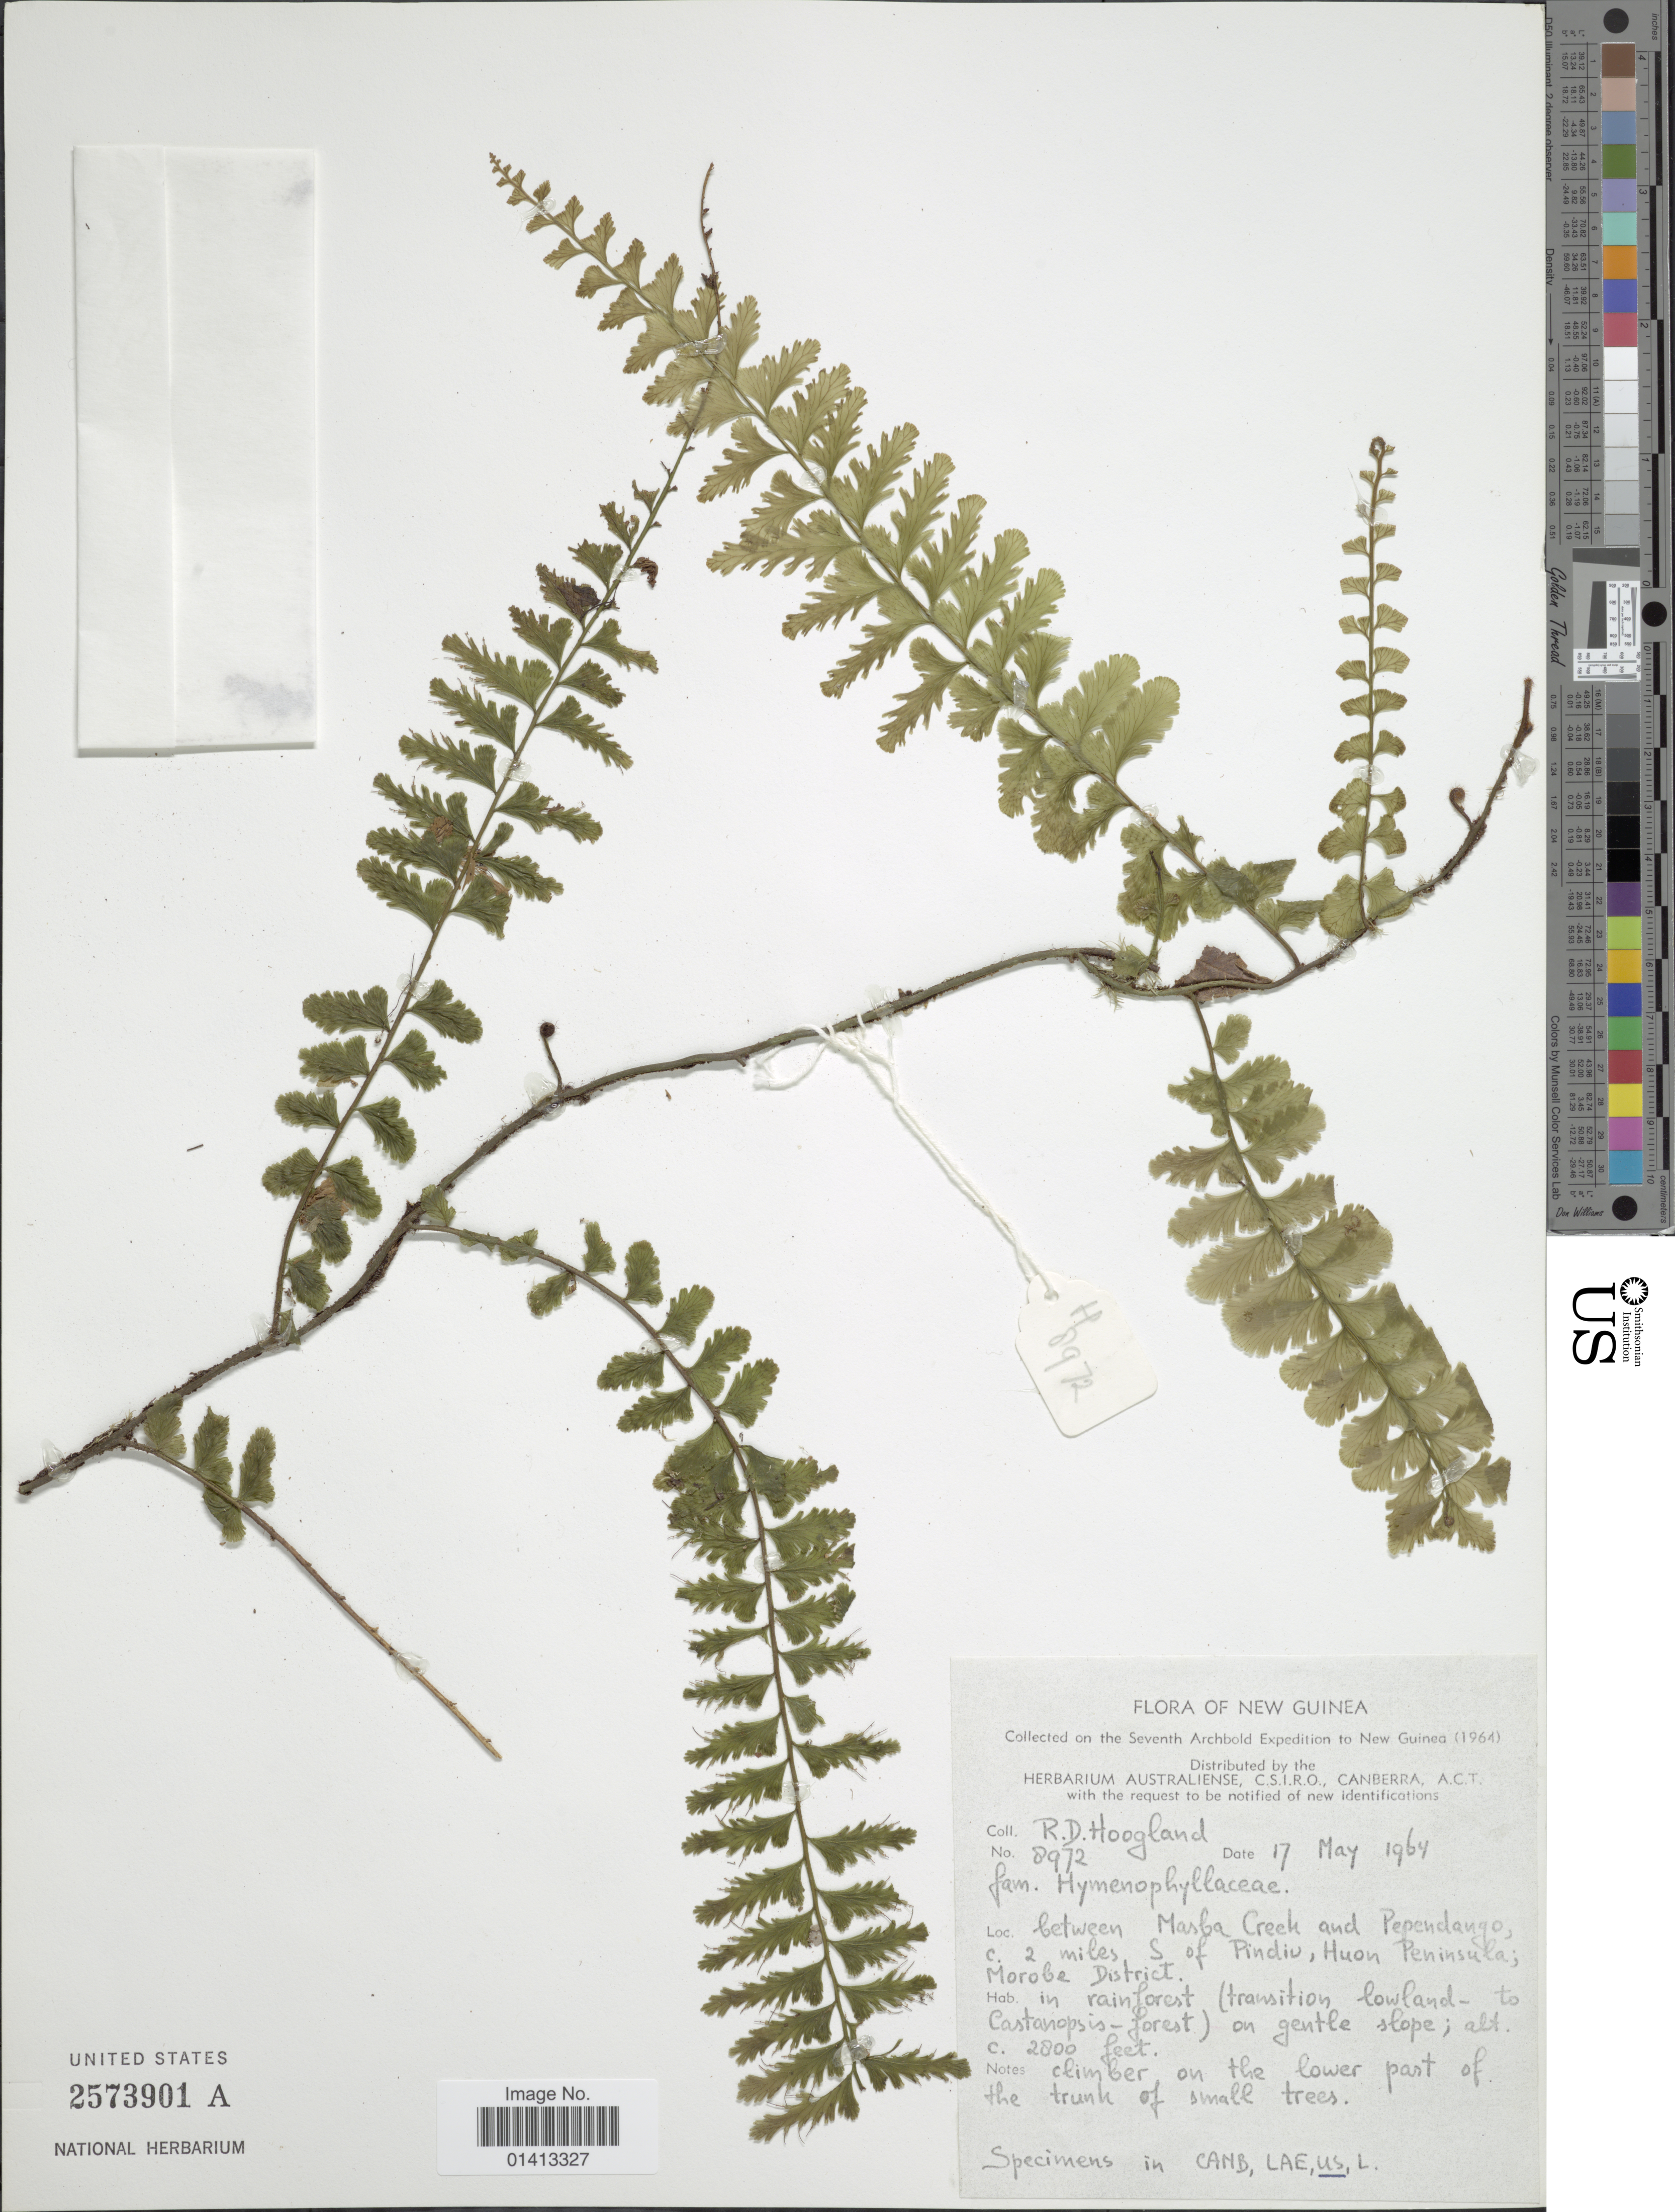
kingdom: Plantae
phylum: Tracheophyta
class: Polypodiopsida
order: Hymenophyllales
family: Hymenophyllaceae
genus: Crepidomanes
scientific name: Crepidomanes sp.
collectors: R. D. Hoogland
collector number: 8972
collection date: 1964-05-17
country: Papua New Guinea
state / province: Morobe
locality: New Guinea, between Masba Creek and Pependango, c. 2 miles S of Ruindiu, Huon Peninsula; Morobe District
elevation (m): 853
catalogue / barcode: US 2573904A